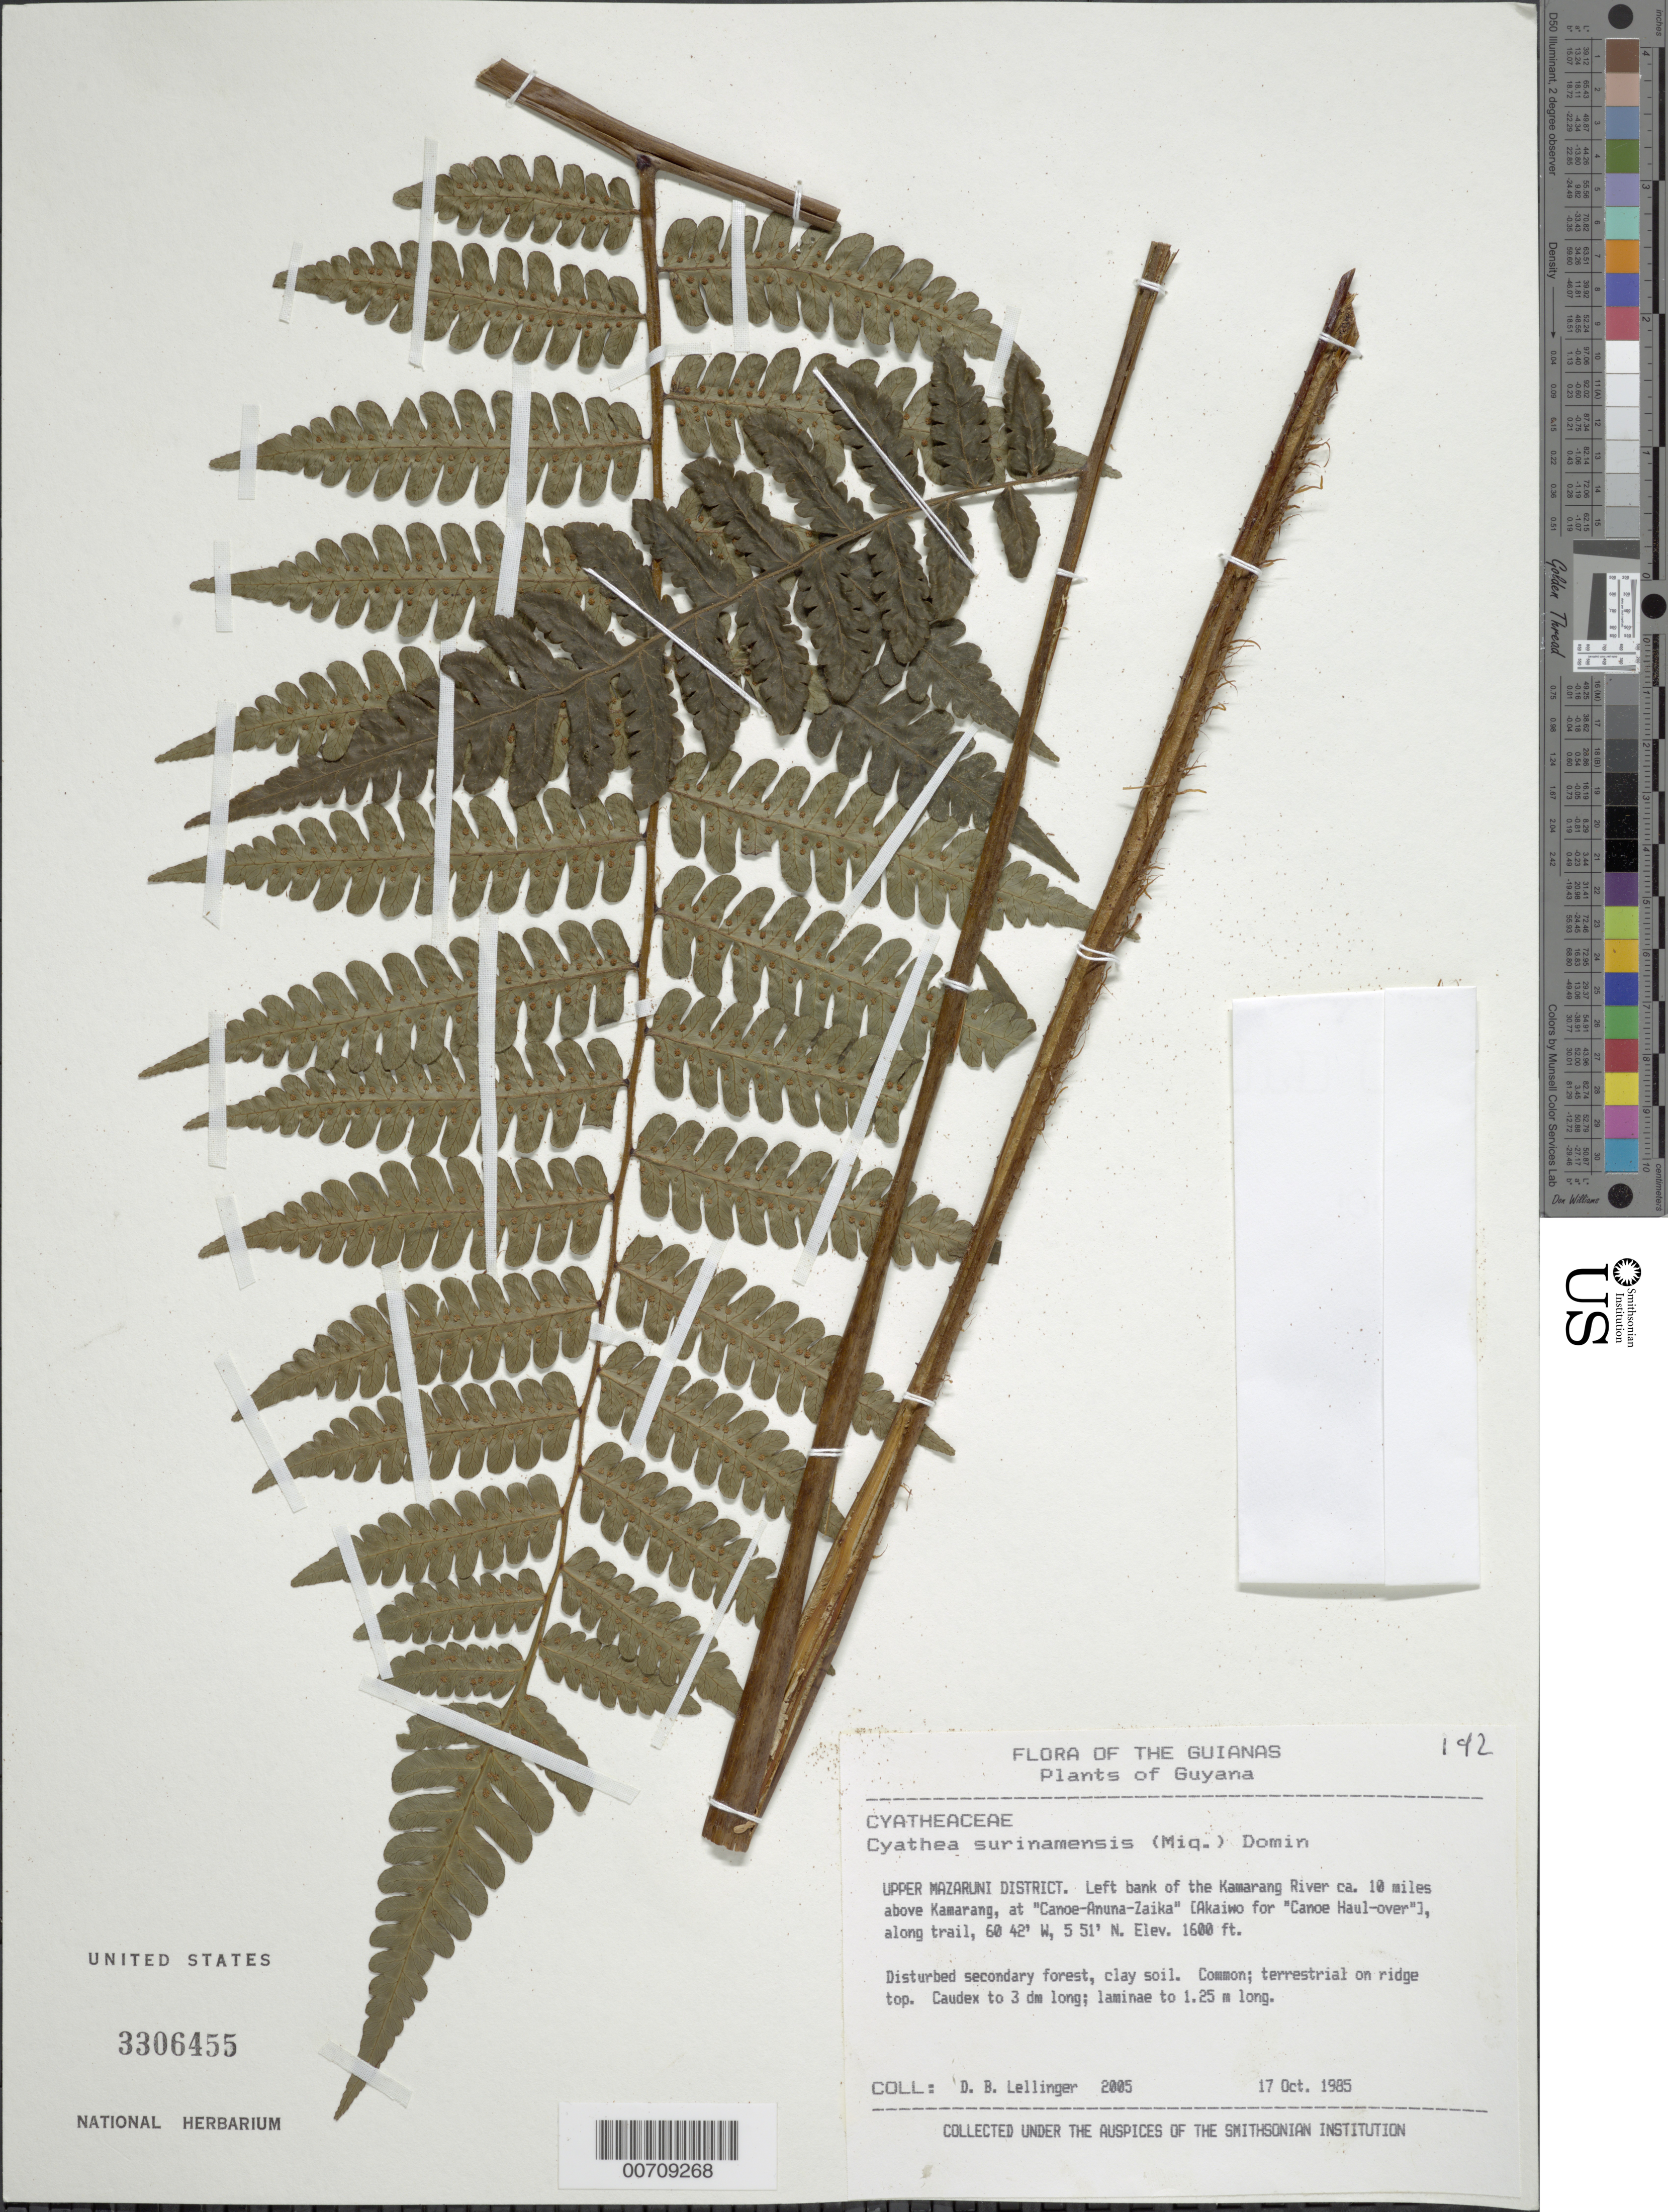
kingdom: Plantae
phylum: Tracheophyta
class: Polypodiopsida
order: Cyatheales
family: Cyatheaceae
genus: Cyathea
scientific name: Cyathea surinamensis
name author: (Miq.) Domin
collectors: D. B. Lellinger & H. Robinson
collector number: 2005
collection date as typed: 17 October 1985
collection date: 1985-10-17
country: Guyana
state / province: Cuyuni-Mazaruni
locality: Left bank Kamarang R. ca. 16 km above Kamarang, at "Canoe-Anuna-Zaika"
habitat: Disturbed secondary forest, clay soil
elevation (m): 480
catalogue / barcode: US 3306455